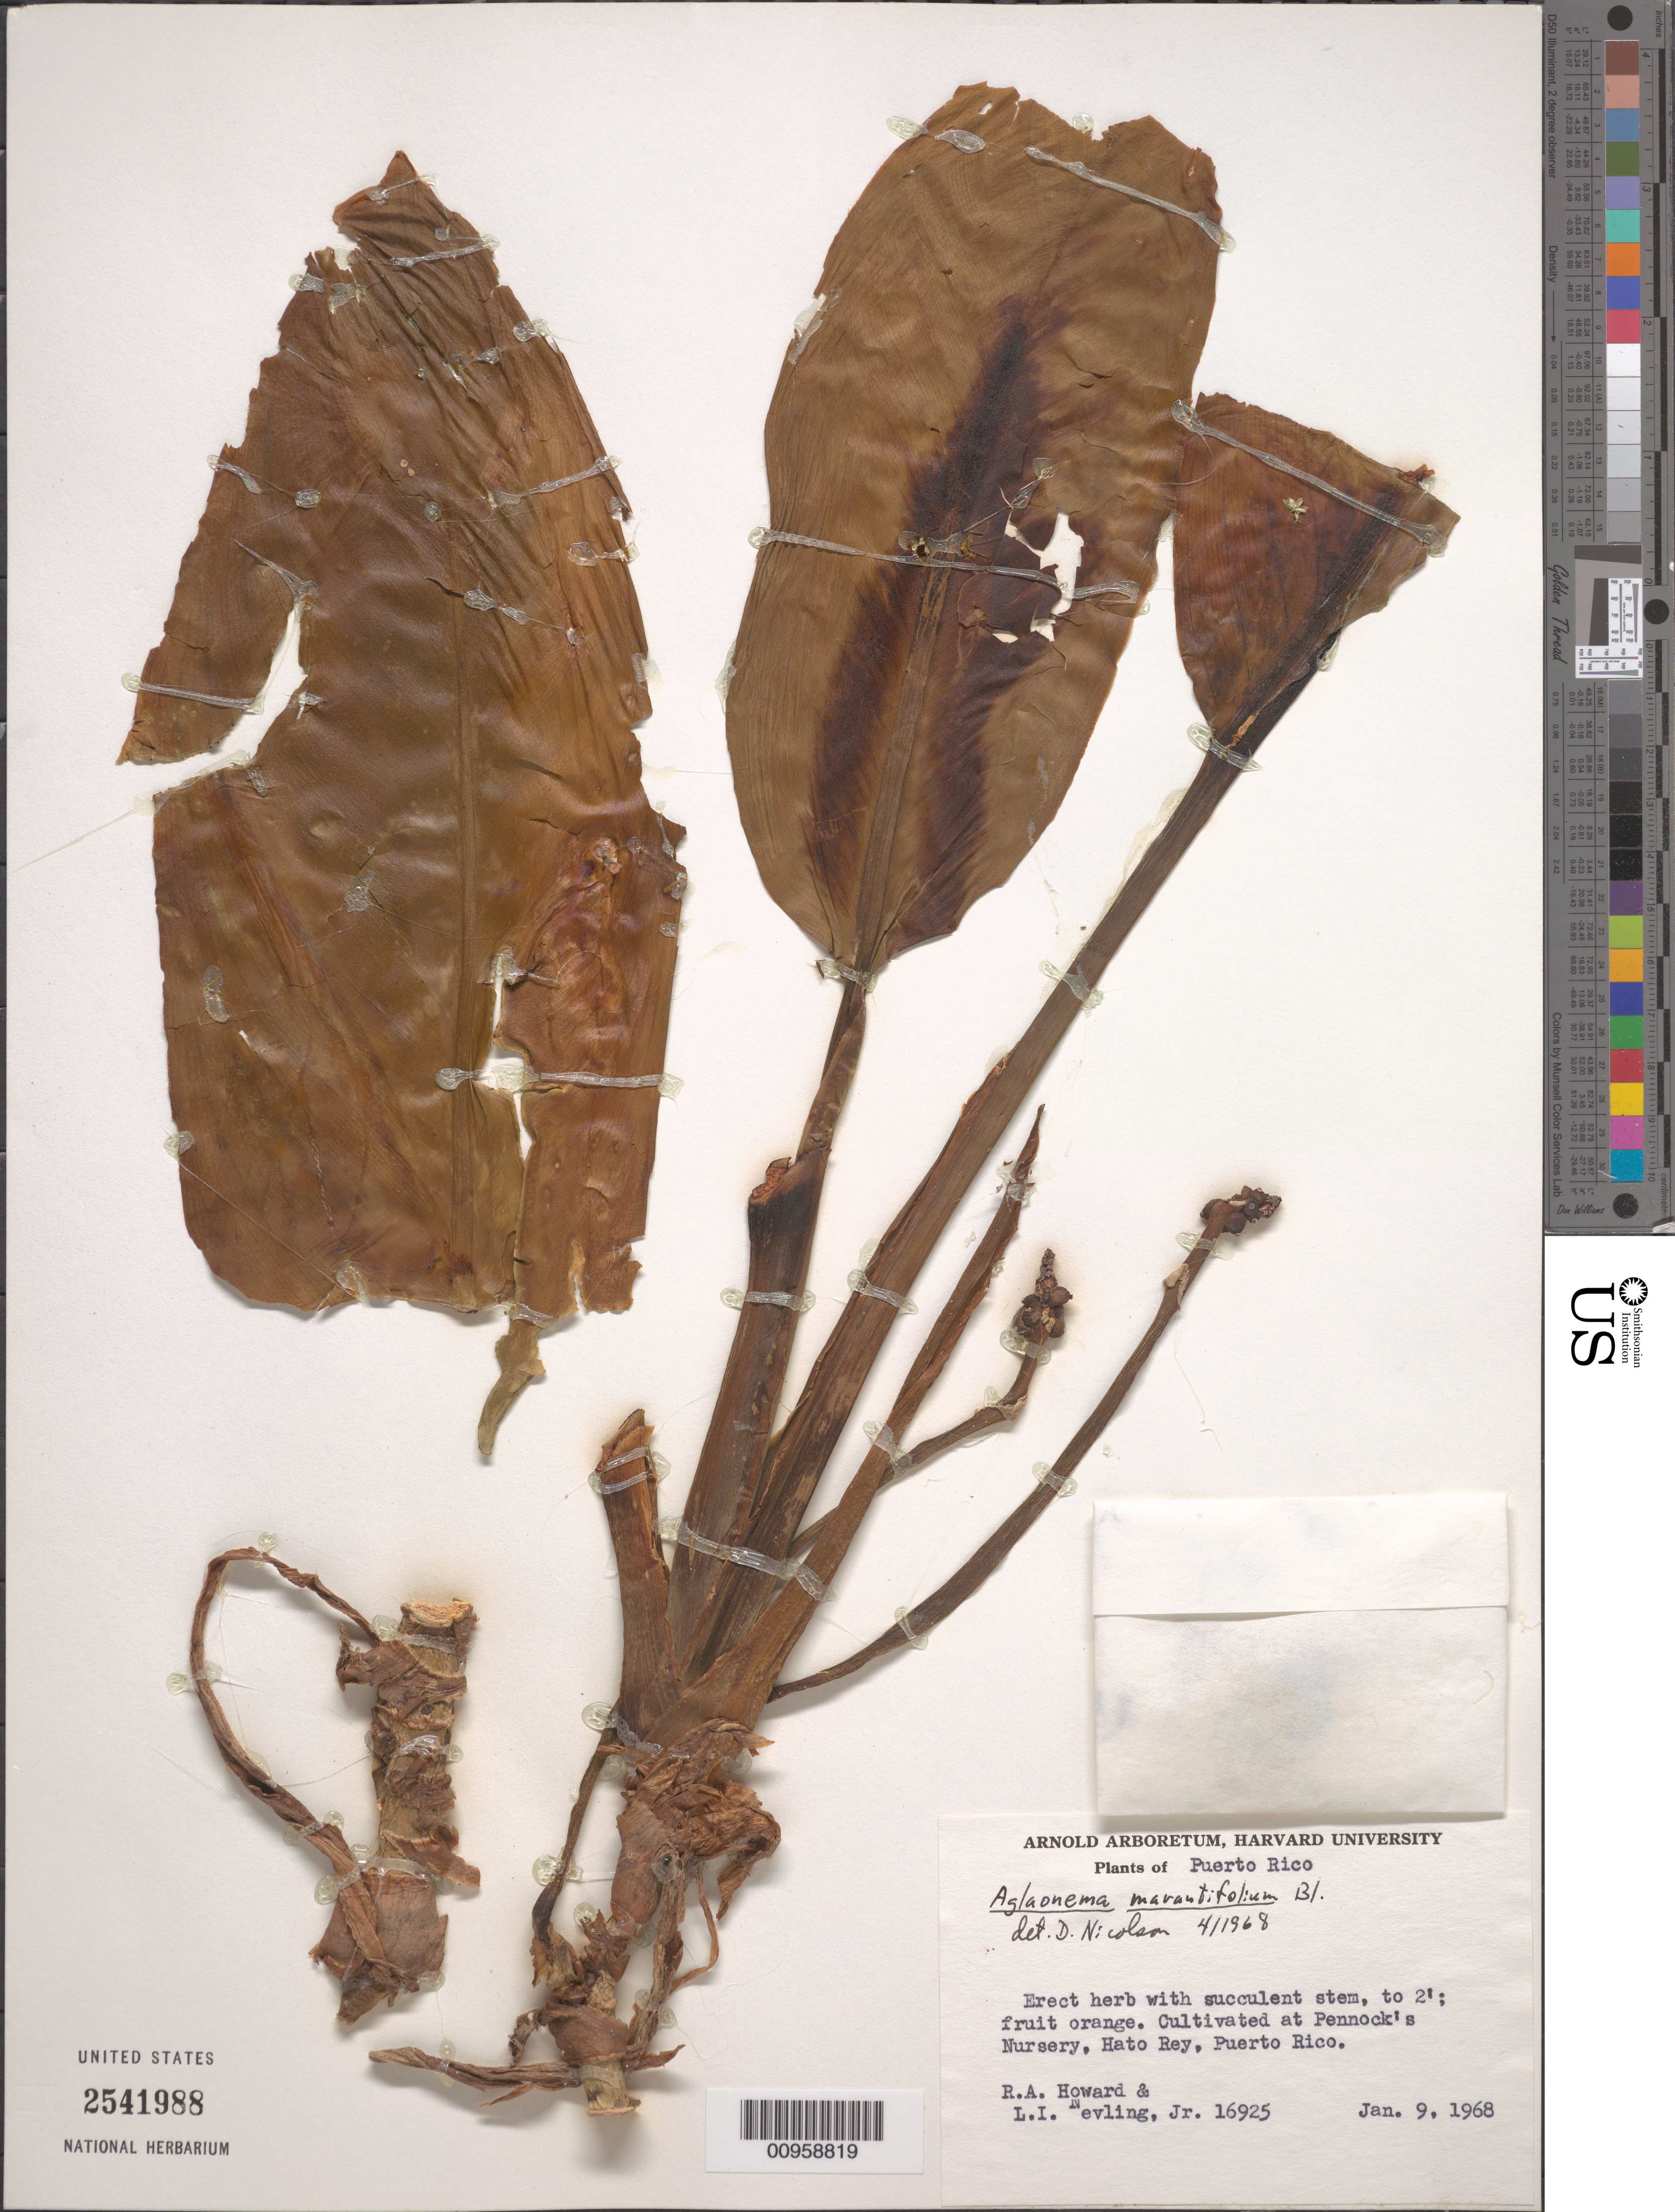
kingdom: Plantae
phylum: Tracheophyta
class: Liliopsida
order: Alismatales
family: Araceae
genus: Aglaonema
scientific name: Aglaonema marantifolium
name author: Blume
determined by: Nicolson, Dan H.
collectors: R. A. Howard & L. Nevling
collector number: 16925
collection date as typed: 09 Jan 1968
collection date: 1968-01-09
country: Puerto Rico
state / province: San Juan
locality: At Pennock's Nursery, Hato Rey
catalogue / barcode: US 2541988